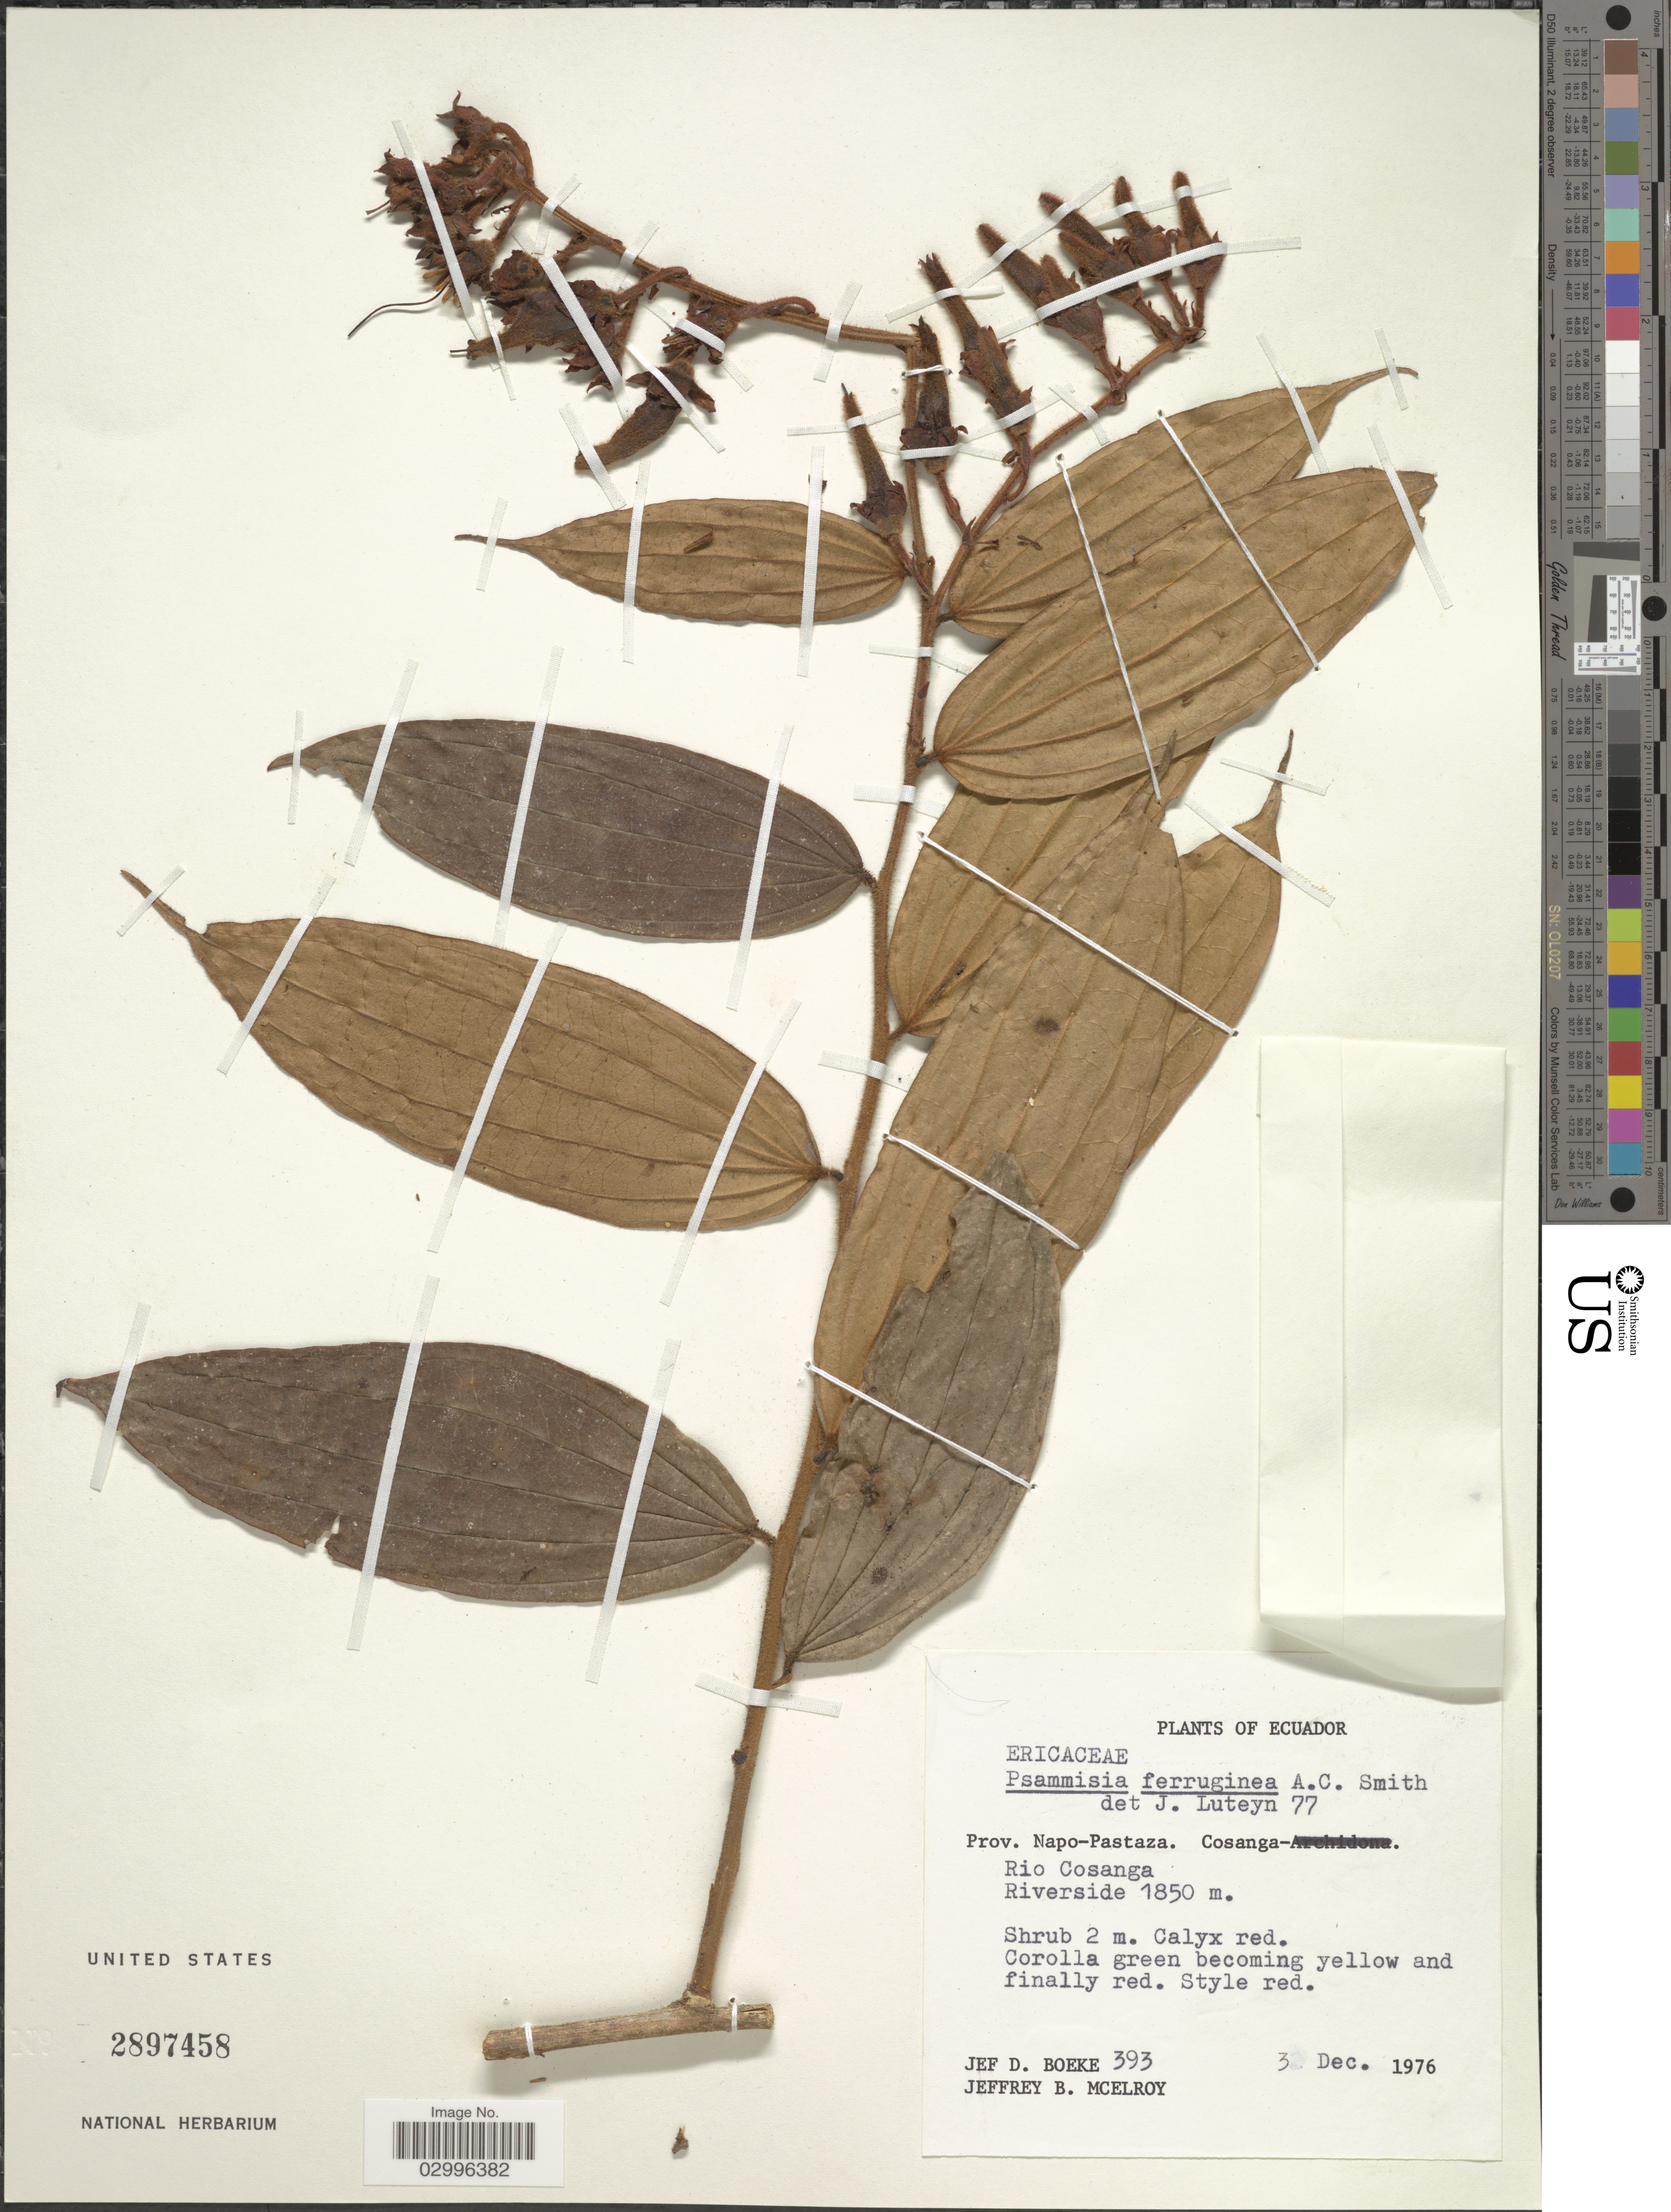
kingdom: Plantae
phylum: Tracheophyta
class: Magnoliopsida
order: Ericales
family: Ericaceae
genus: Psammisia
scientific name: Psammisia ferruginea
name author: A.C. Sm.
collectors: J. Boeke & J. B. McElroy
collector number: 393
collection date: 1976-12-03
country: Ecuador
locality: Prov. Napo-Pastaza. Cosanga. Rio Cosanga.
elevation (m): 1850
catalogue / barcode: US 2897458